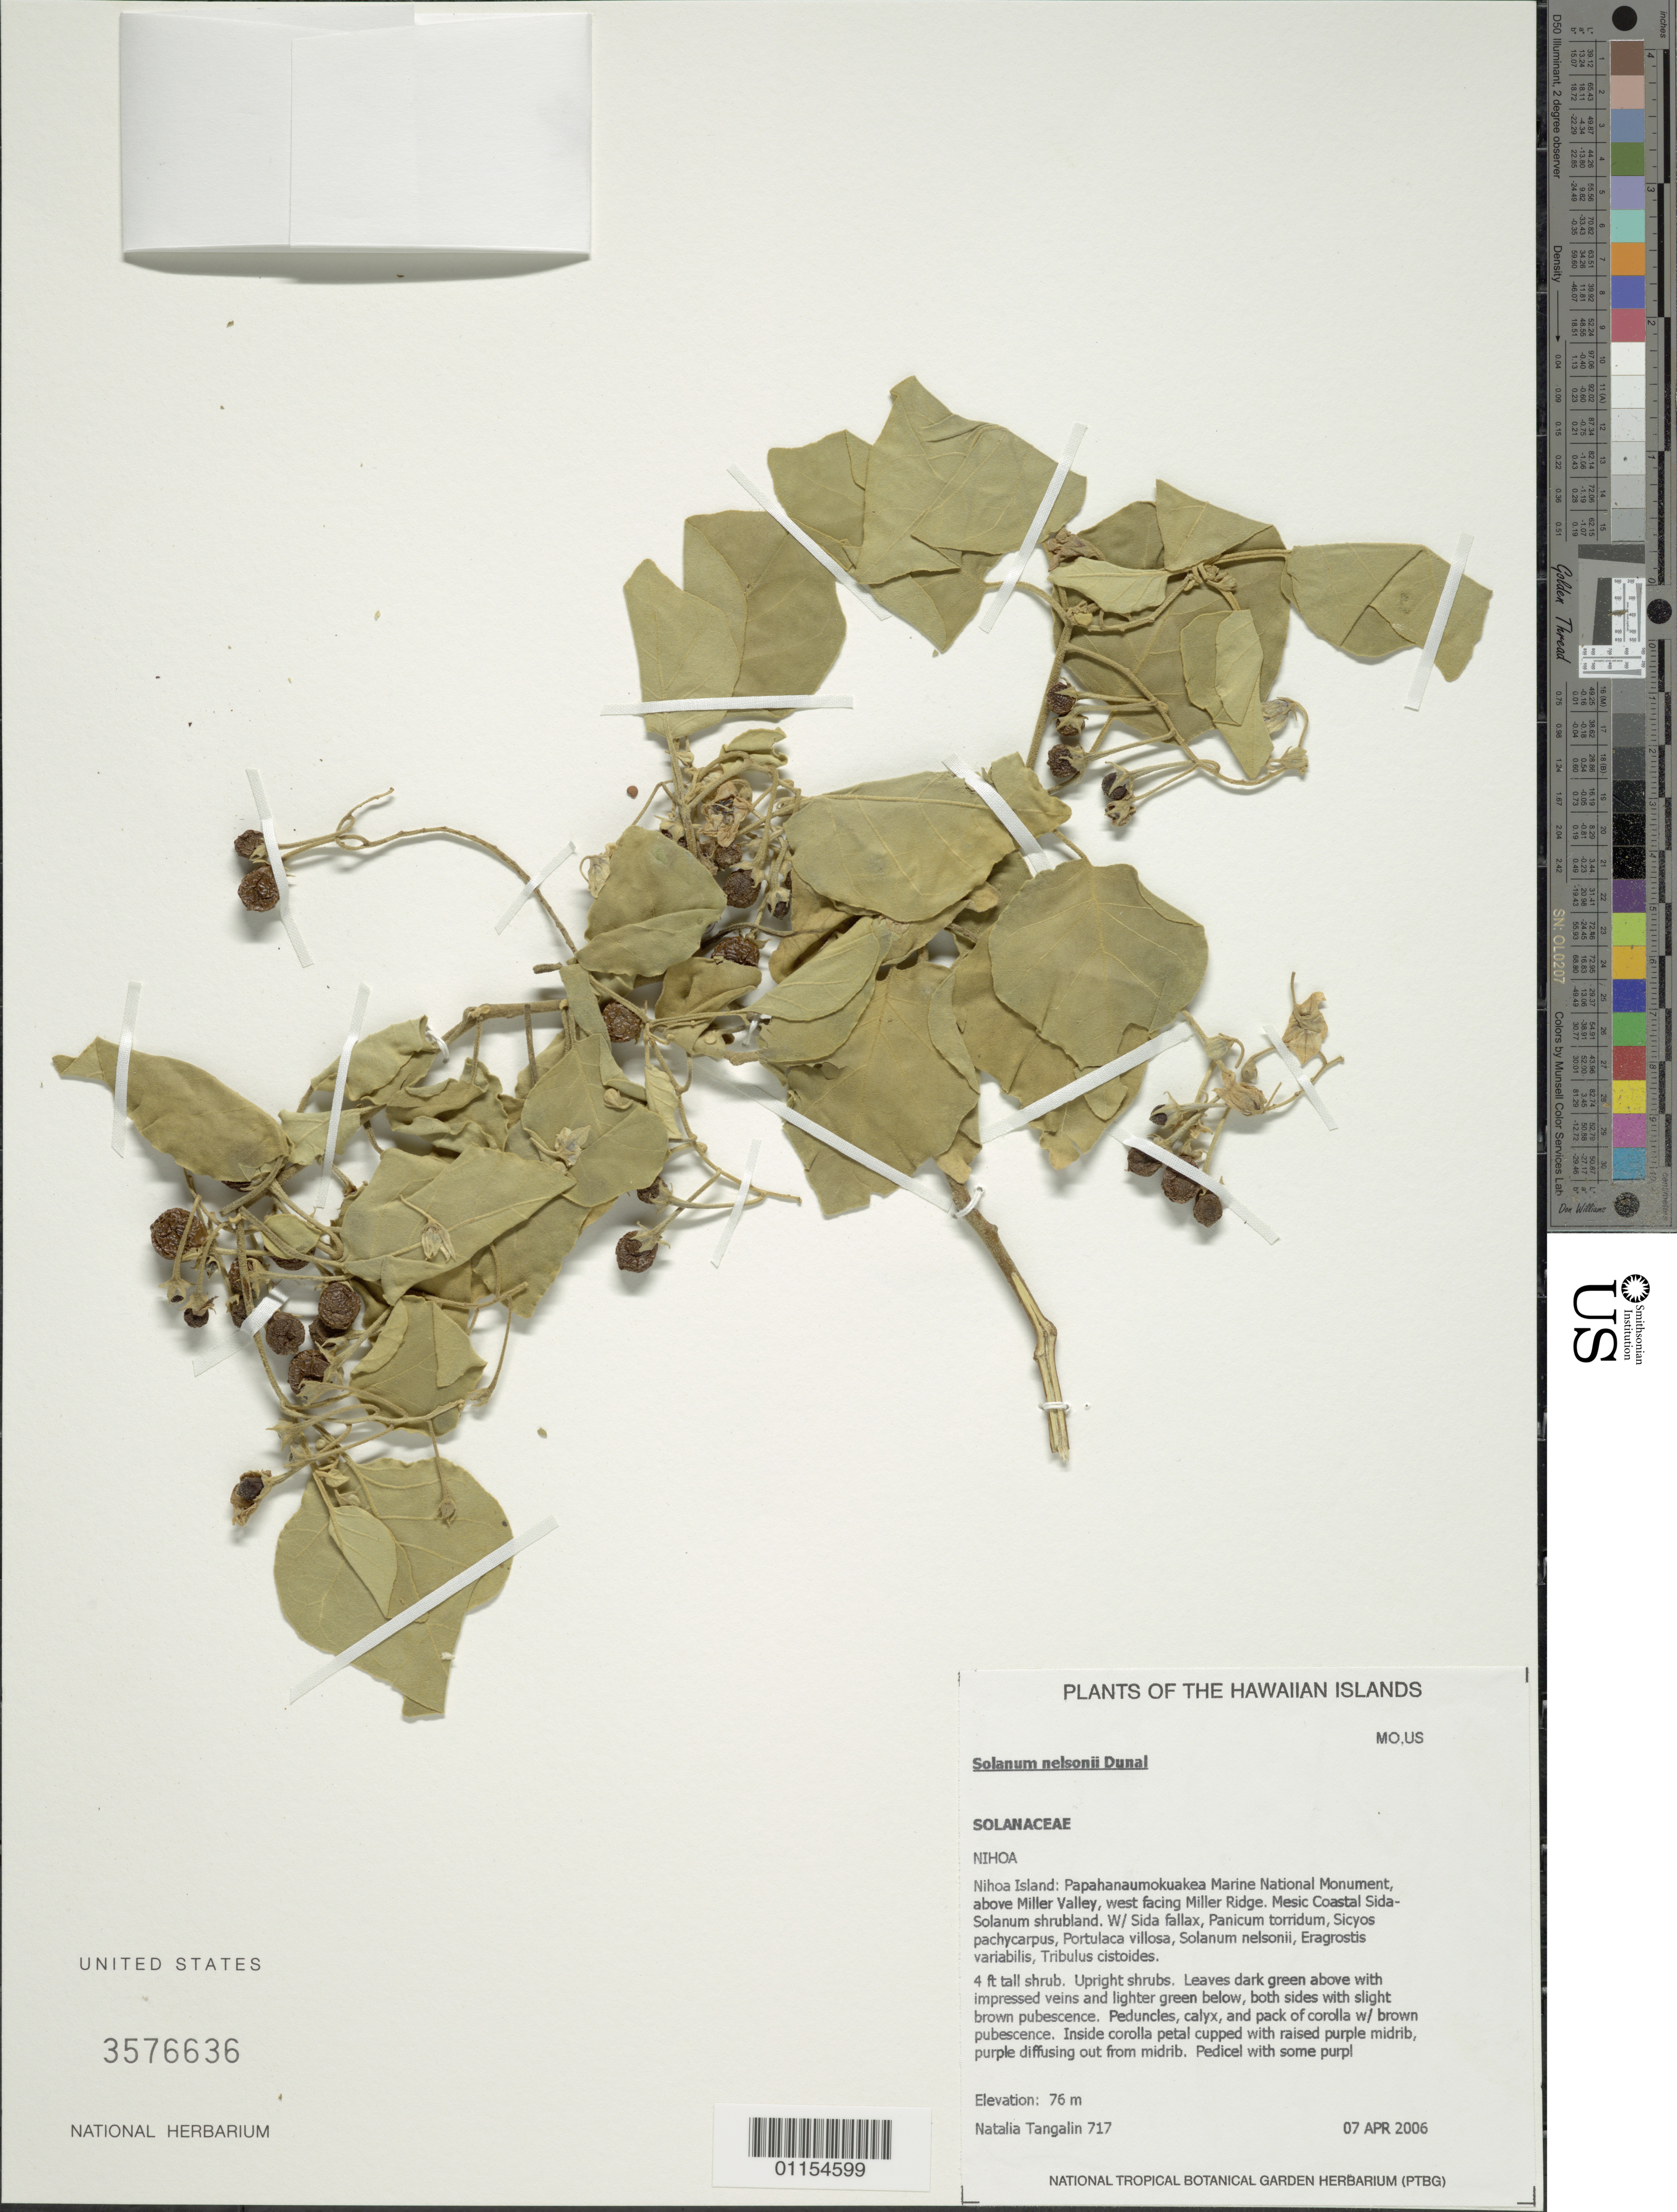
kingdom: Plantae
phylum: Tracheophyta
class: Magnoliopsida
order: Solanales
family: Solanaceae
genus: Solanum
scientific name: Solanum caumii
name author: (F. Br.) D. McClelland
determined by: Knapp, S. D.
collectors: N. Tangalin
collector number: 717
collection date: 2006-04-07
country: United States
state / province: Hawaii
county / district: Honolulu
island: Nihoa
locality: Papahanaumokuakea Marine National Monument, above Miller Valley, west facing Miller Ridge.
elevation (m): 76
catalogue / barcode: US 3576636